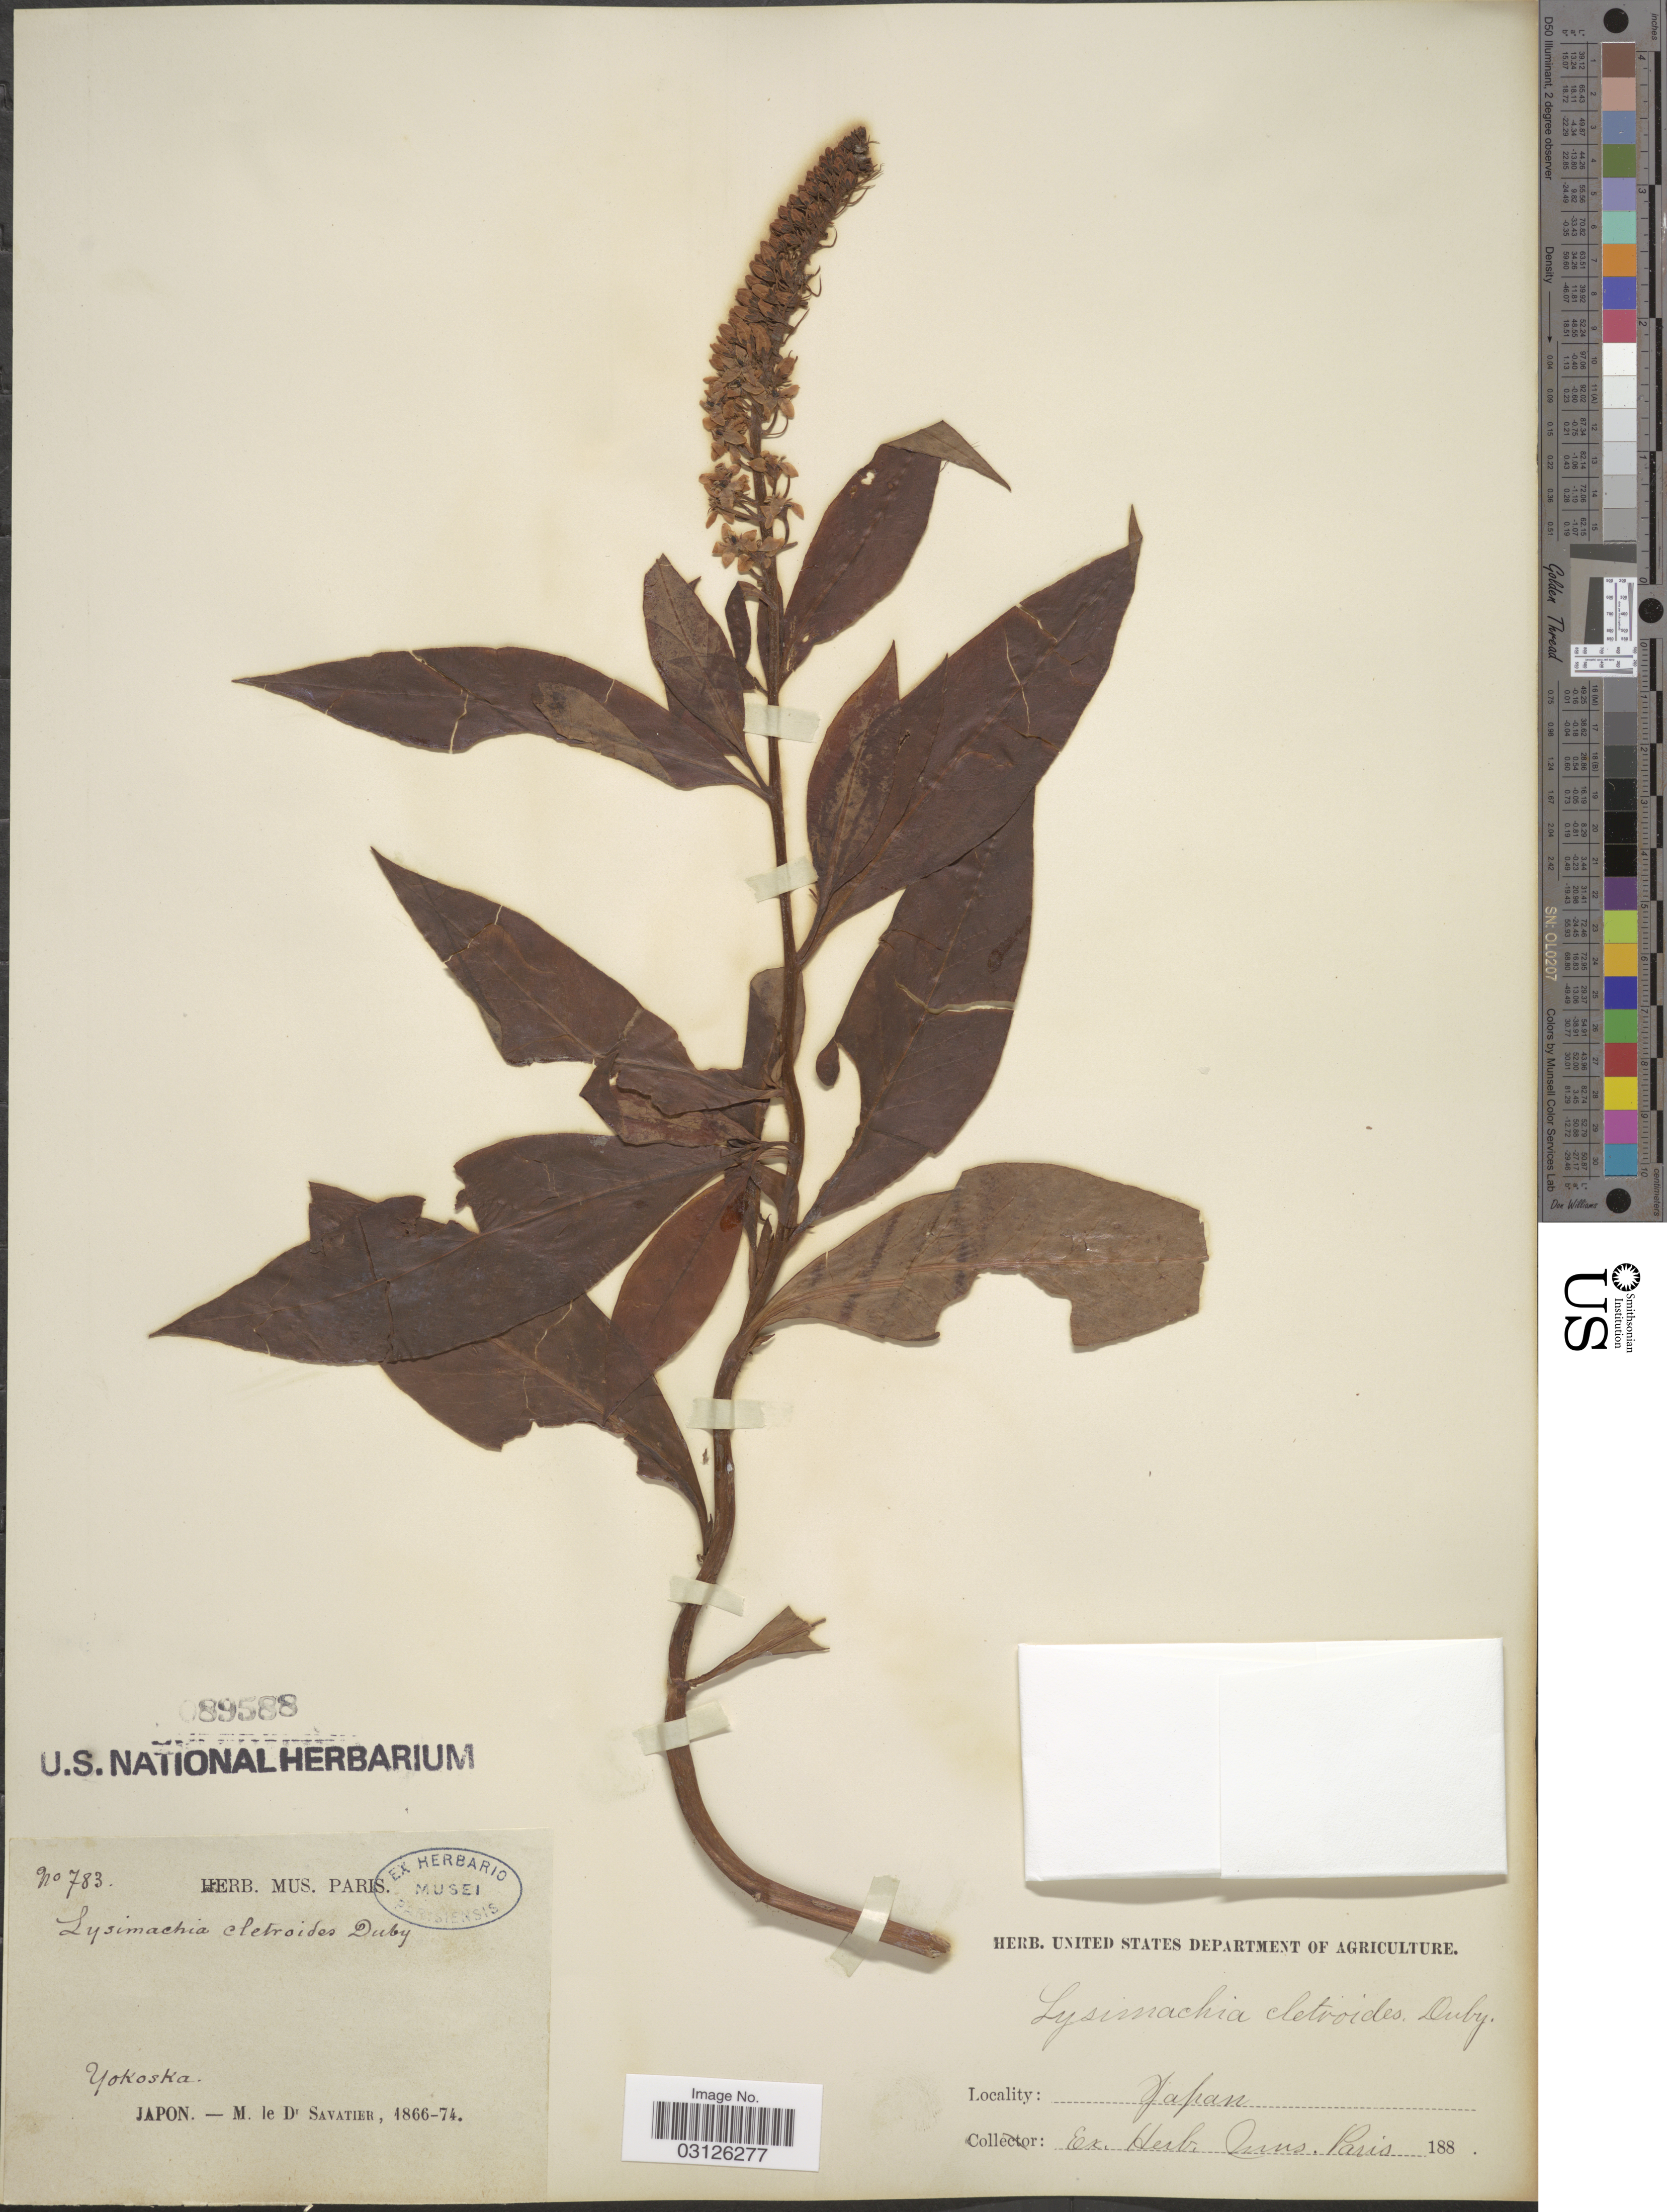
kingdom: Plantae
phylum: Tracheophyta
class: Magnoliopsida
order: Ericales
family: Primulaceae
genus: Lysimachia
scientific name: Lysimachia clethroides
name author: Duby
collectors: M. Savatier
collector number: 783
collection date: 1866/1874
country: Japan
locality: Yokoska.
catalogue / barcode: US 89588